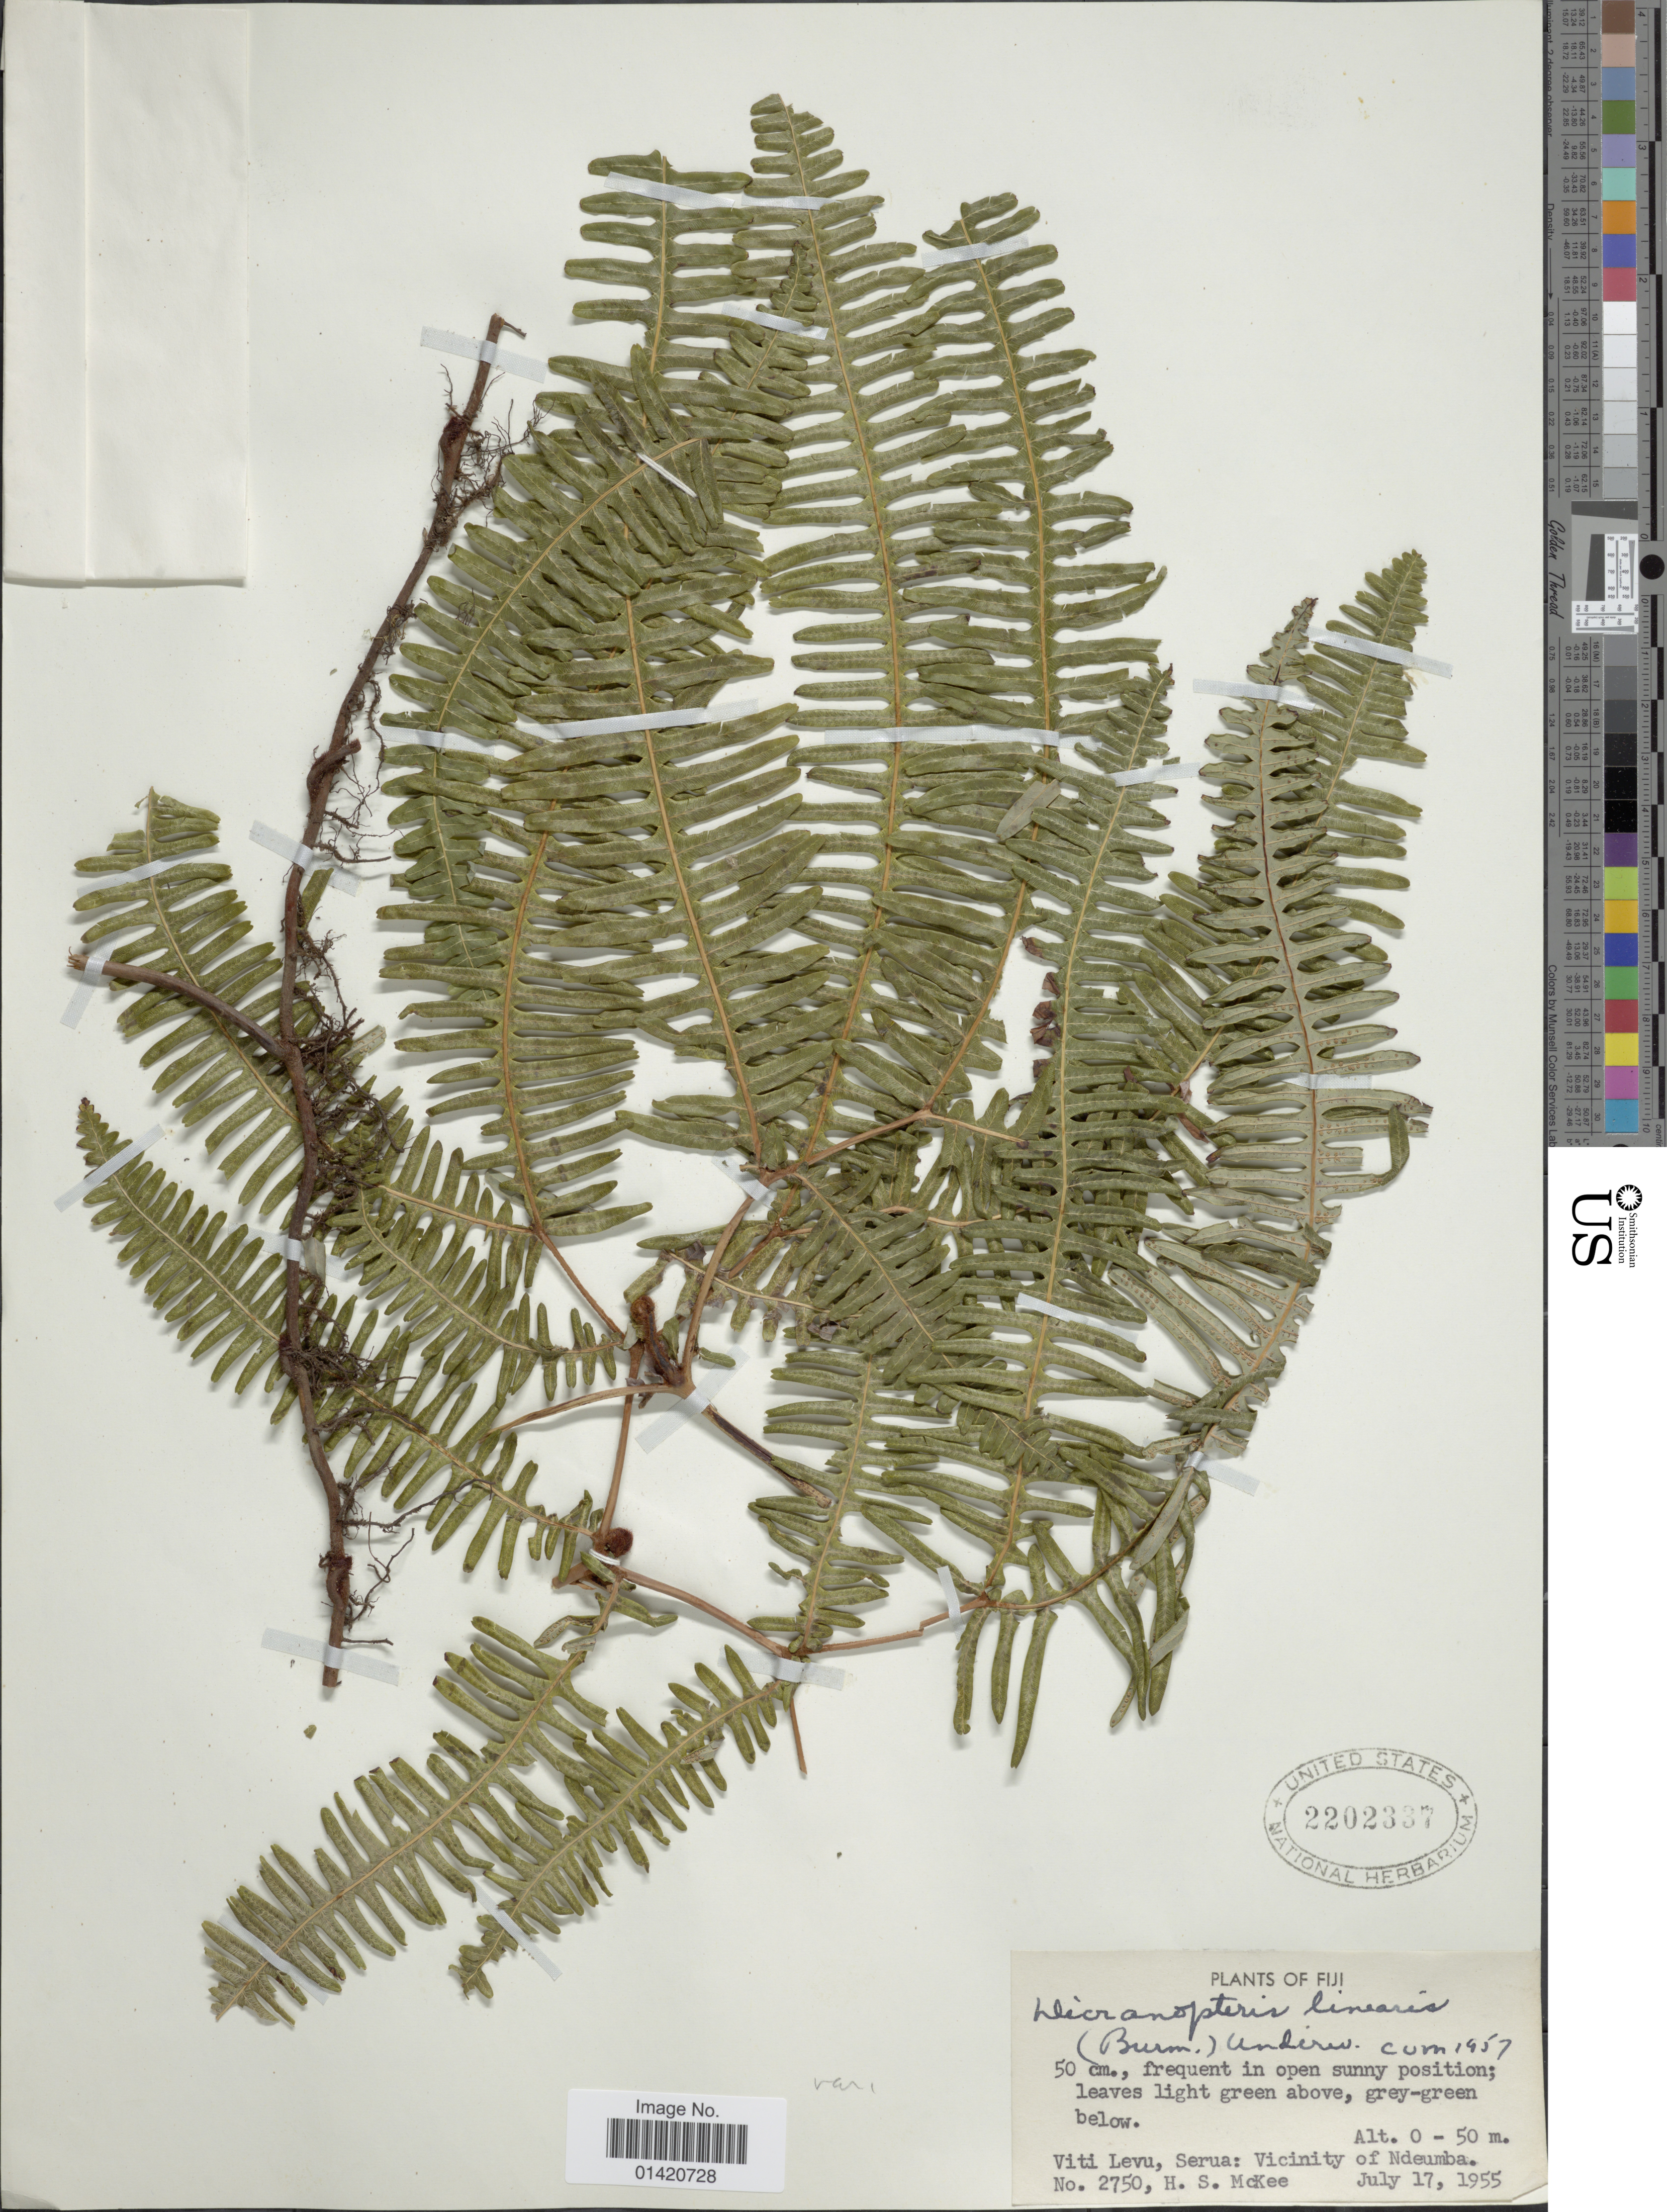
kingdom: Plantae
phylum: Tracheophyta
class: Polypodiopsida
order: Gleicheniales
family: Gleicheniaceae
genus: Dicranopteris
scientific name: Dicranopteris linearis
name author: (Burm. f.) Underw.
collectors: H. S. McKee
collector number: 2750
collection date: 1955-07-17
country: Fiji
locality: Viti Levu, Serua: Vicinity of Ndeumba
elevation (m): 0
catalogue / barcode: US 2202337